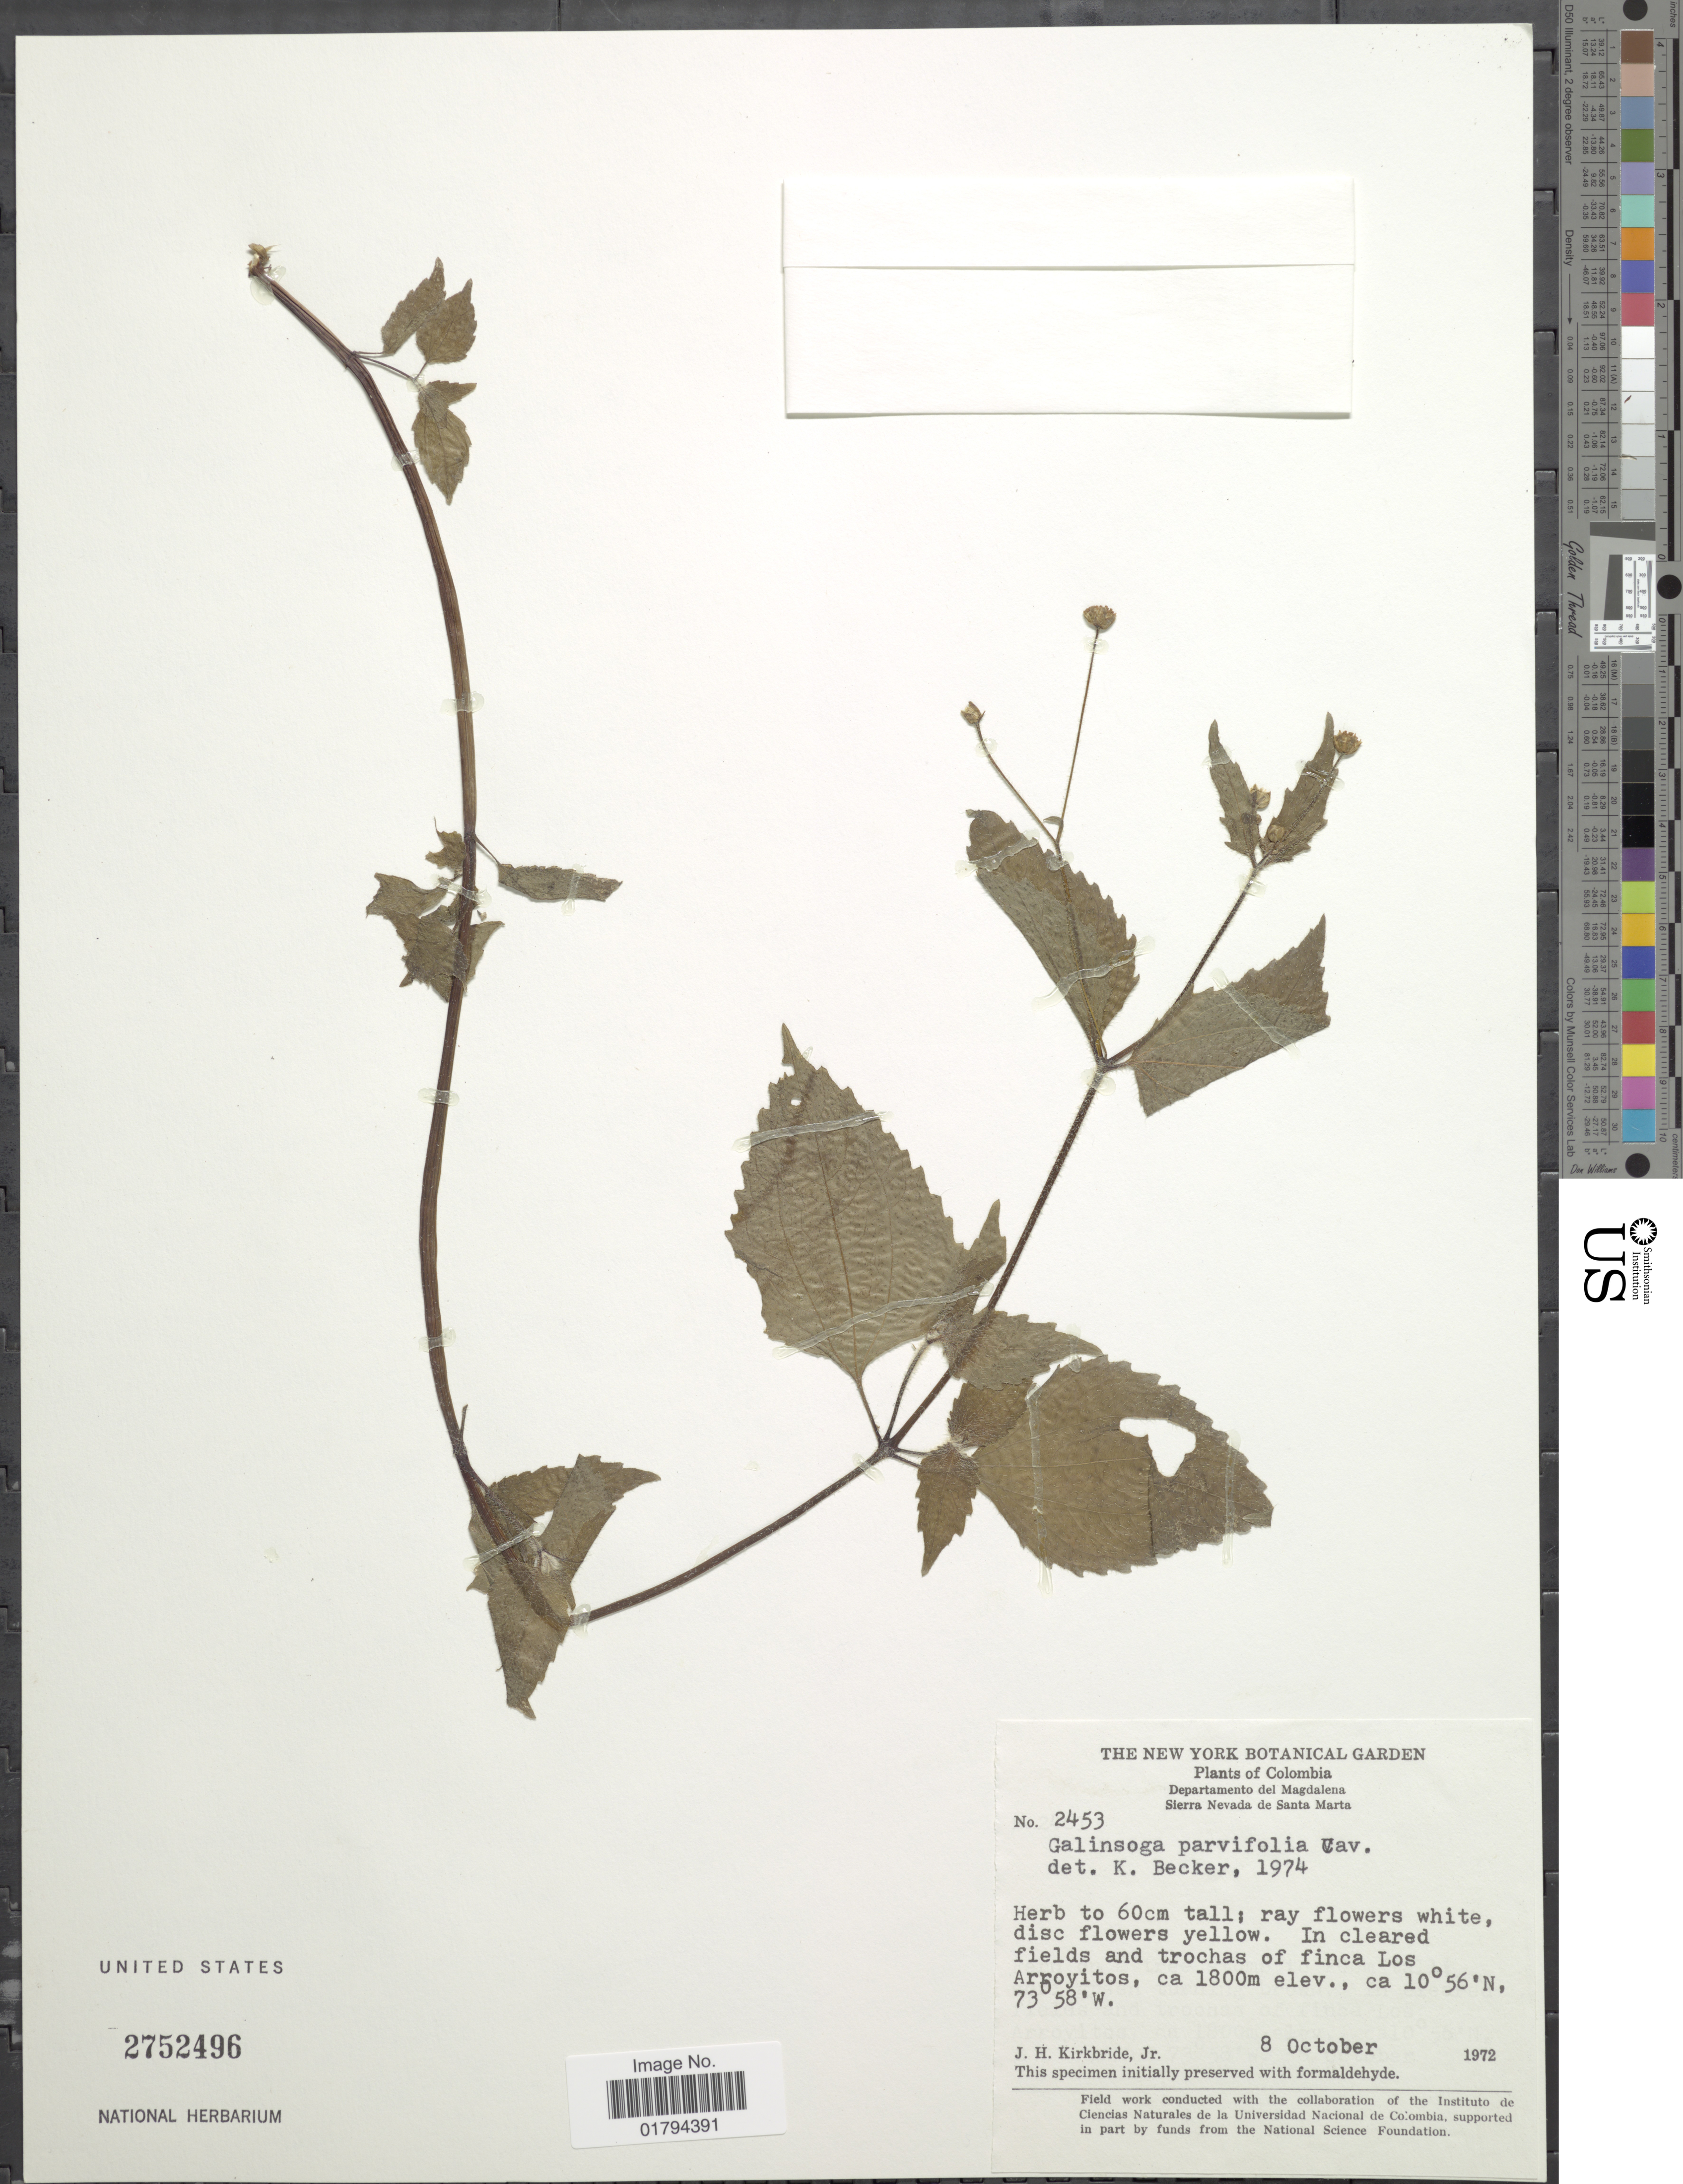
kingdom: Plantae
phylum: Tracheophyta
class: Magnoliopsida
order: Asterales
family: Asteraceae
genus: Galinsoga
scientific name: Galinsoga parviflora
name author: Cav.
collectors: J. H. Kirkbride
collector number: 2453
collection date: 1972-10-08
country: Colombia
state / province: Magdalena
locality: Sierra Nevada de Santa Marta, in cleared fields and trochas of finca Los Arroyitos.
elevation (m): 1800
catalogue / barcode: US 2752496